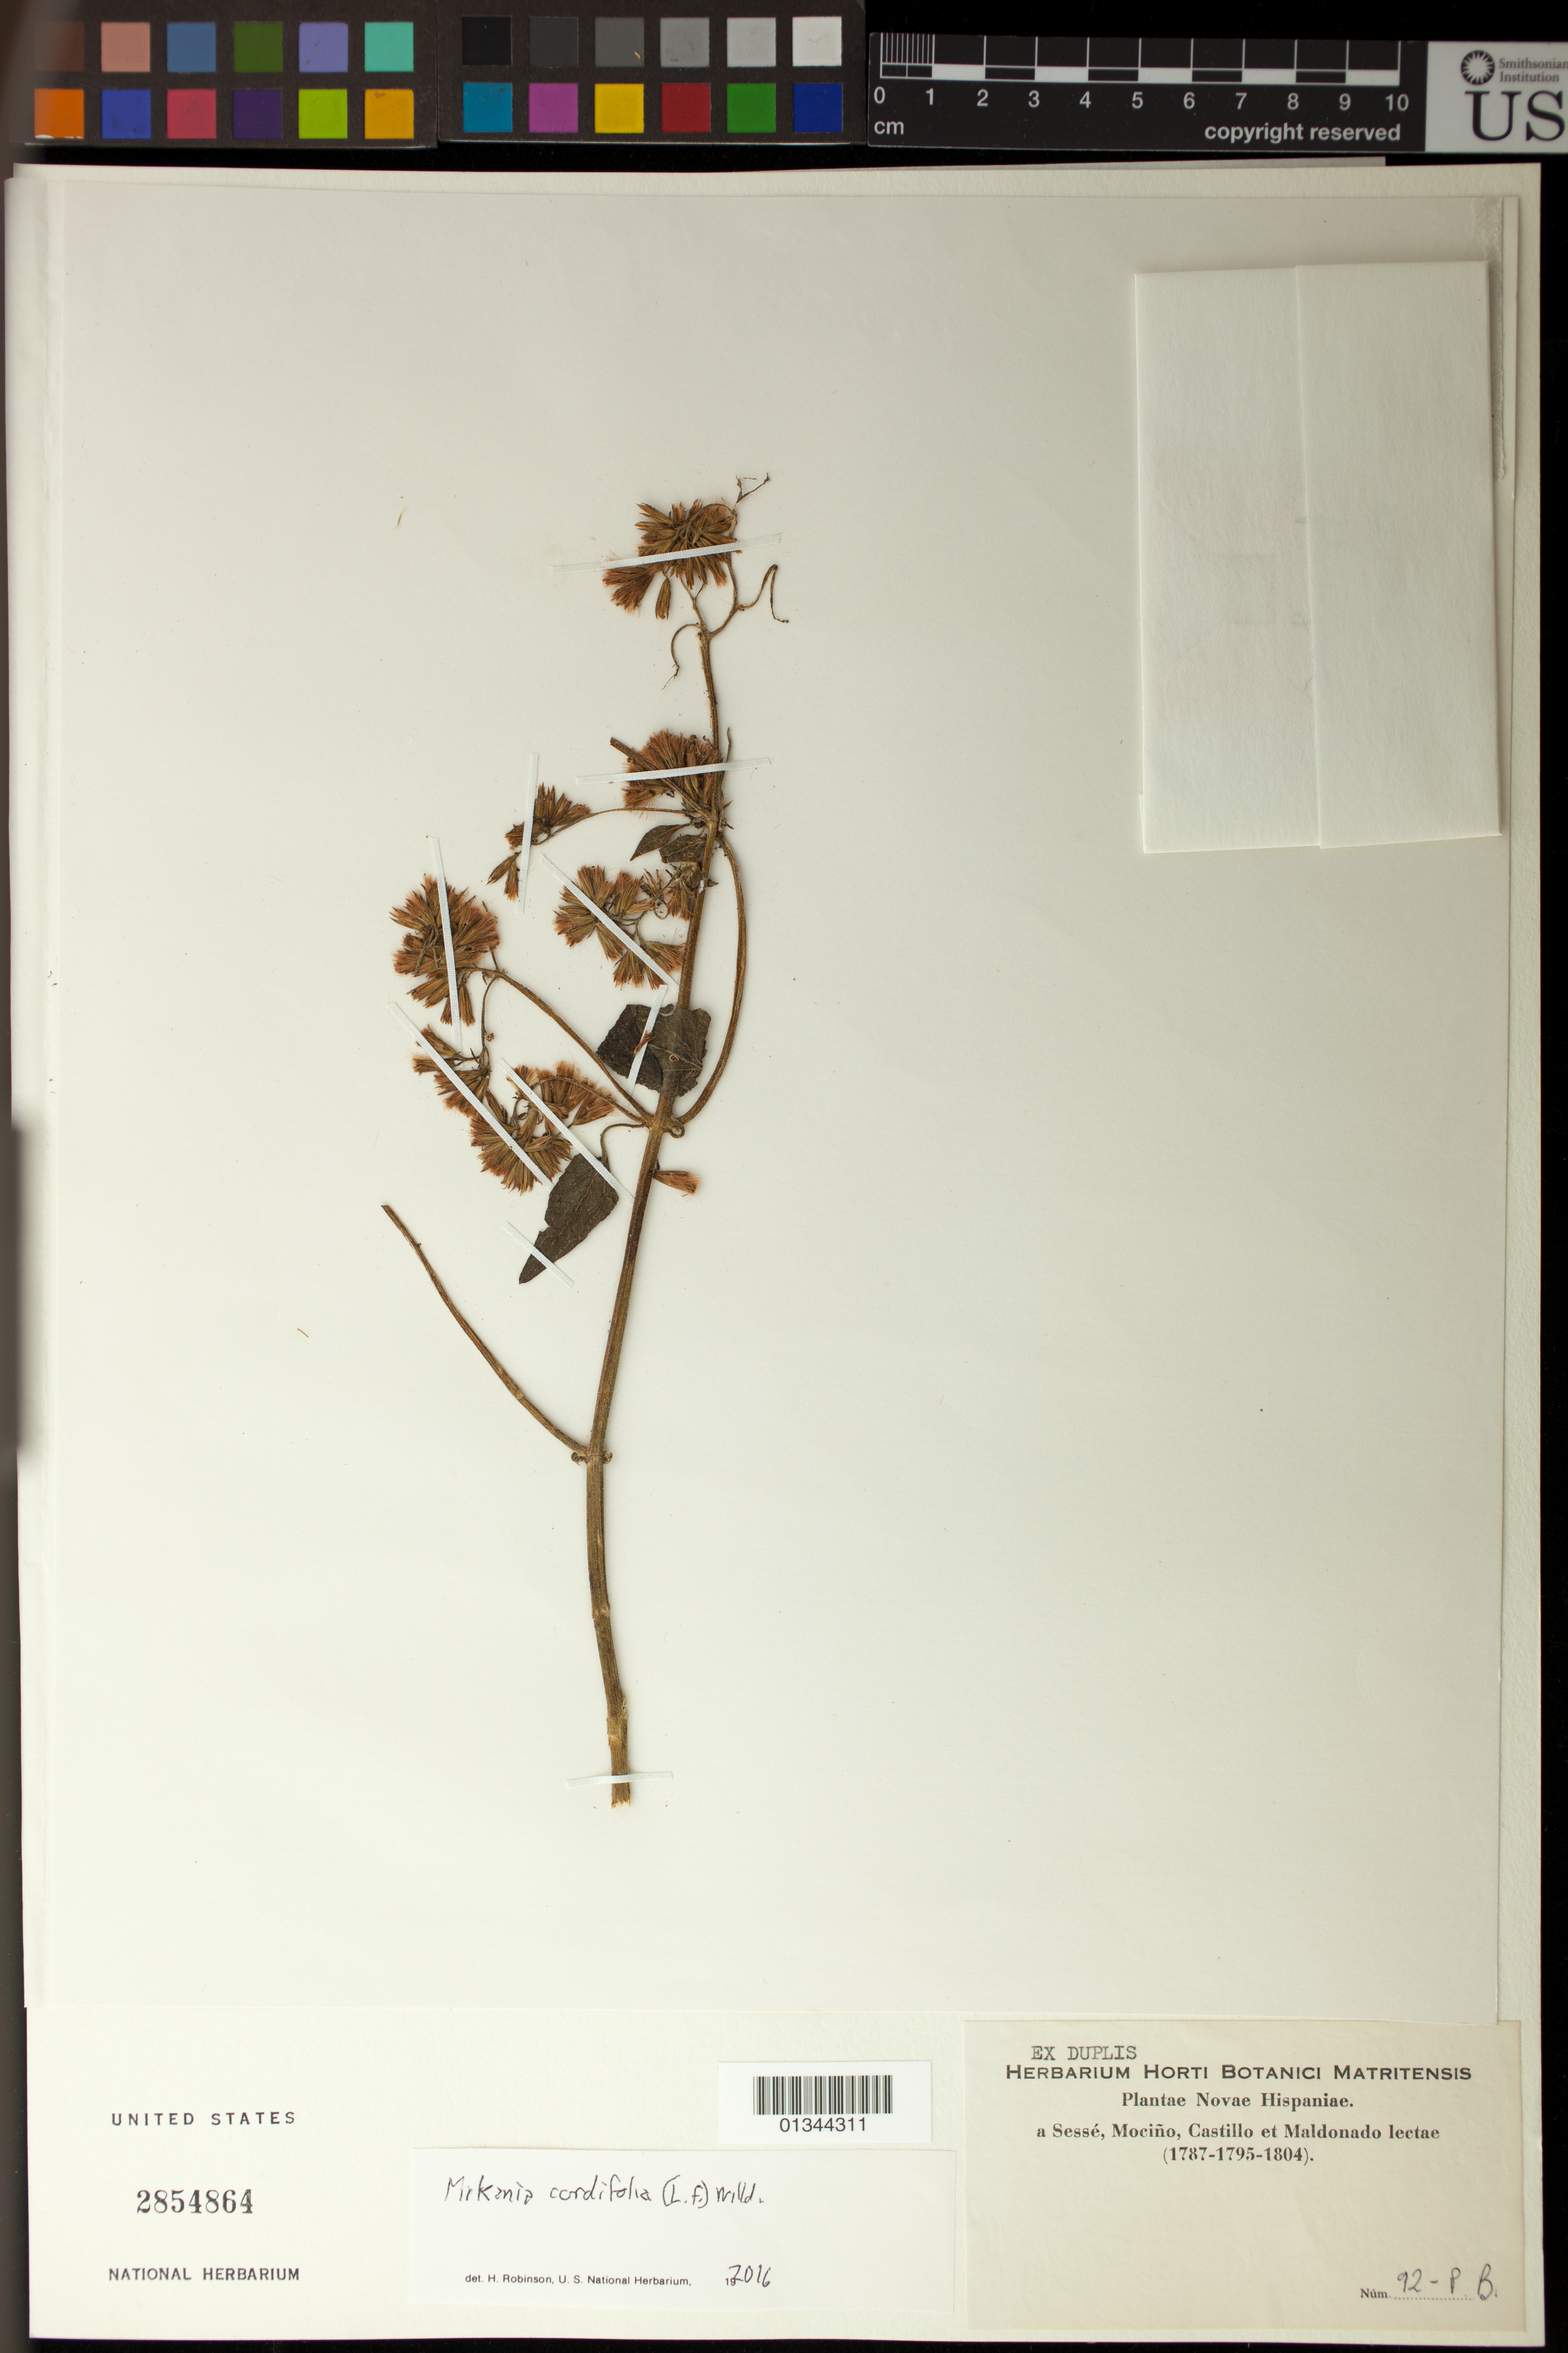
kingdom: Plantae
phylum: Tracheophyta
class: Magnoliopsida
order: Asterales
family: Asteraceae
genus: Mikania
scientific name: Mikania cordifolia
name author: Kunth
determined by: Robinson, Harold E., (US)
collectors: Sessé, --, Mociño, Castillo, -- & Maldonado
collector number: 92-P.B.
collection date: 1787/1804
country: Mexico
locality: Novae Hispaniae.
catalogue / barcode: US 2854864